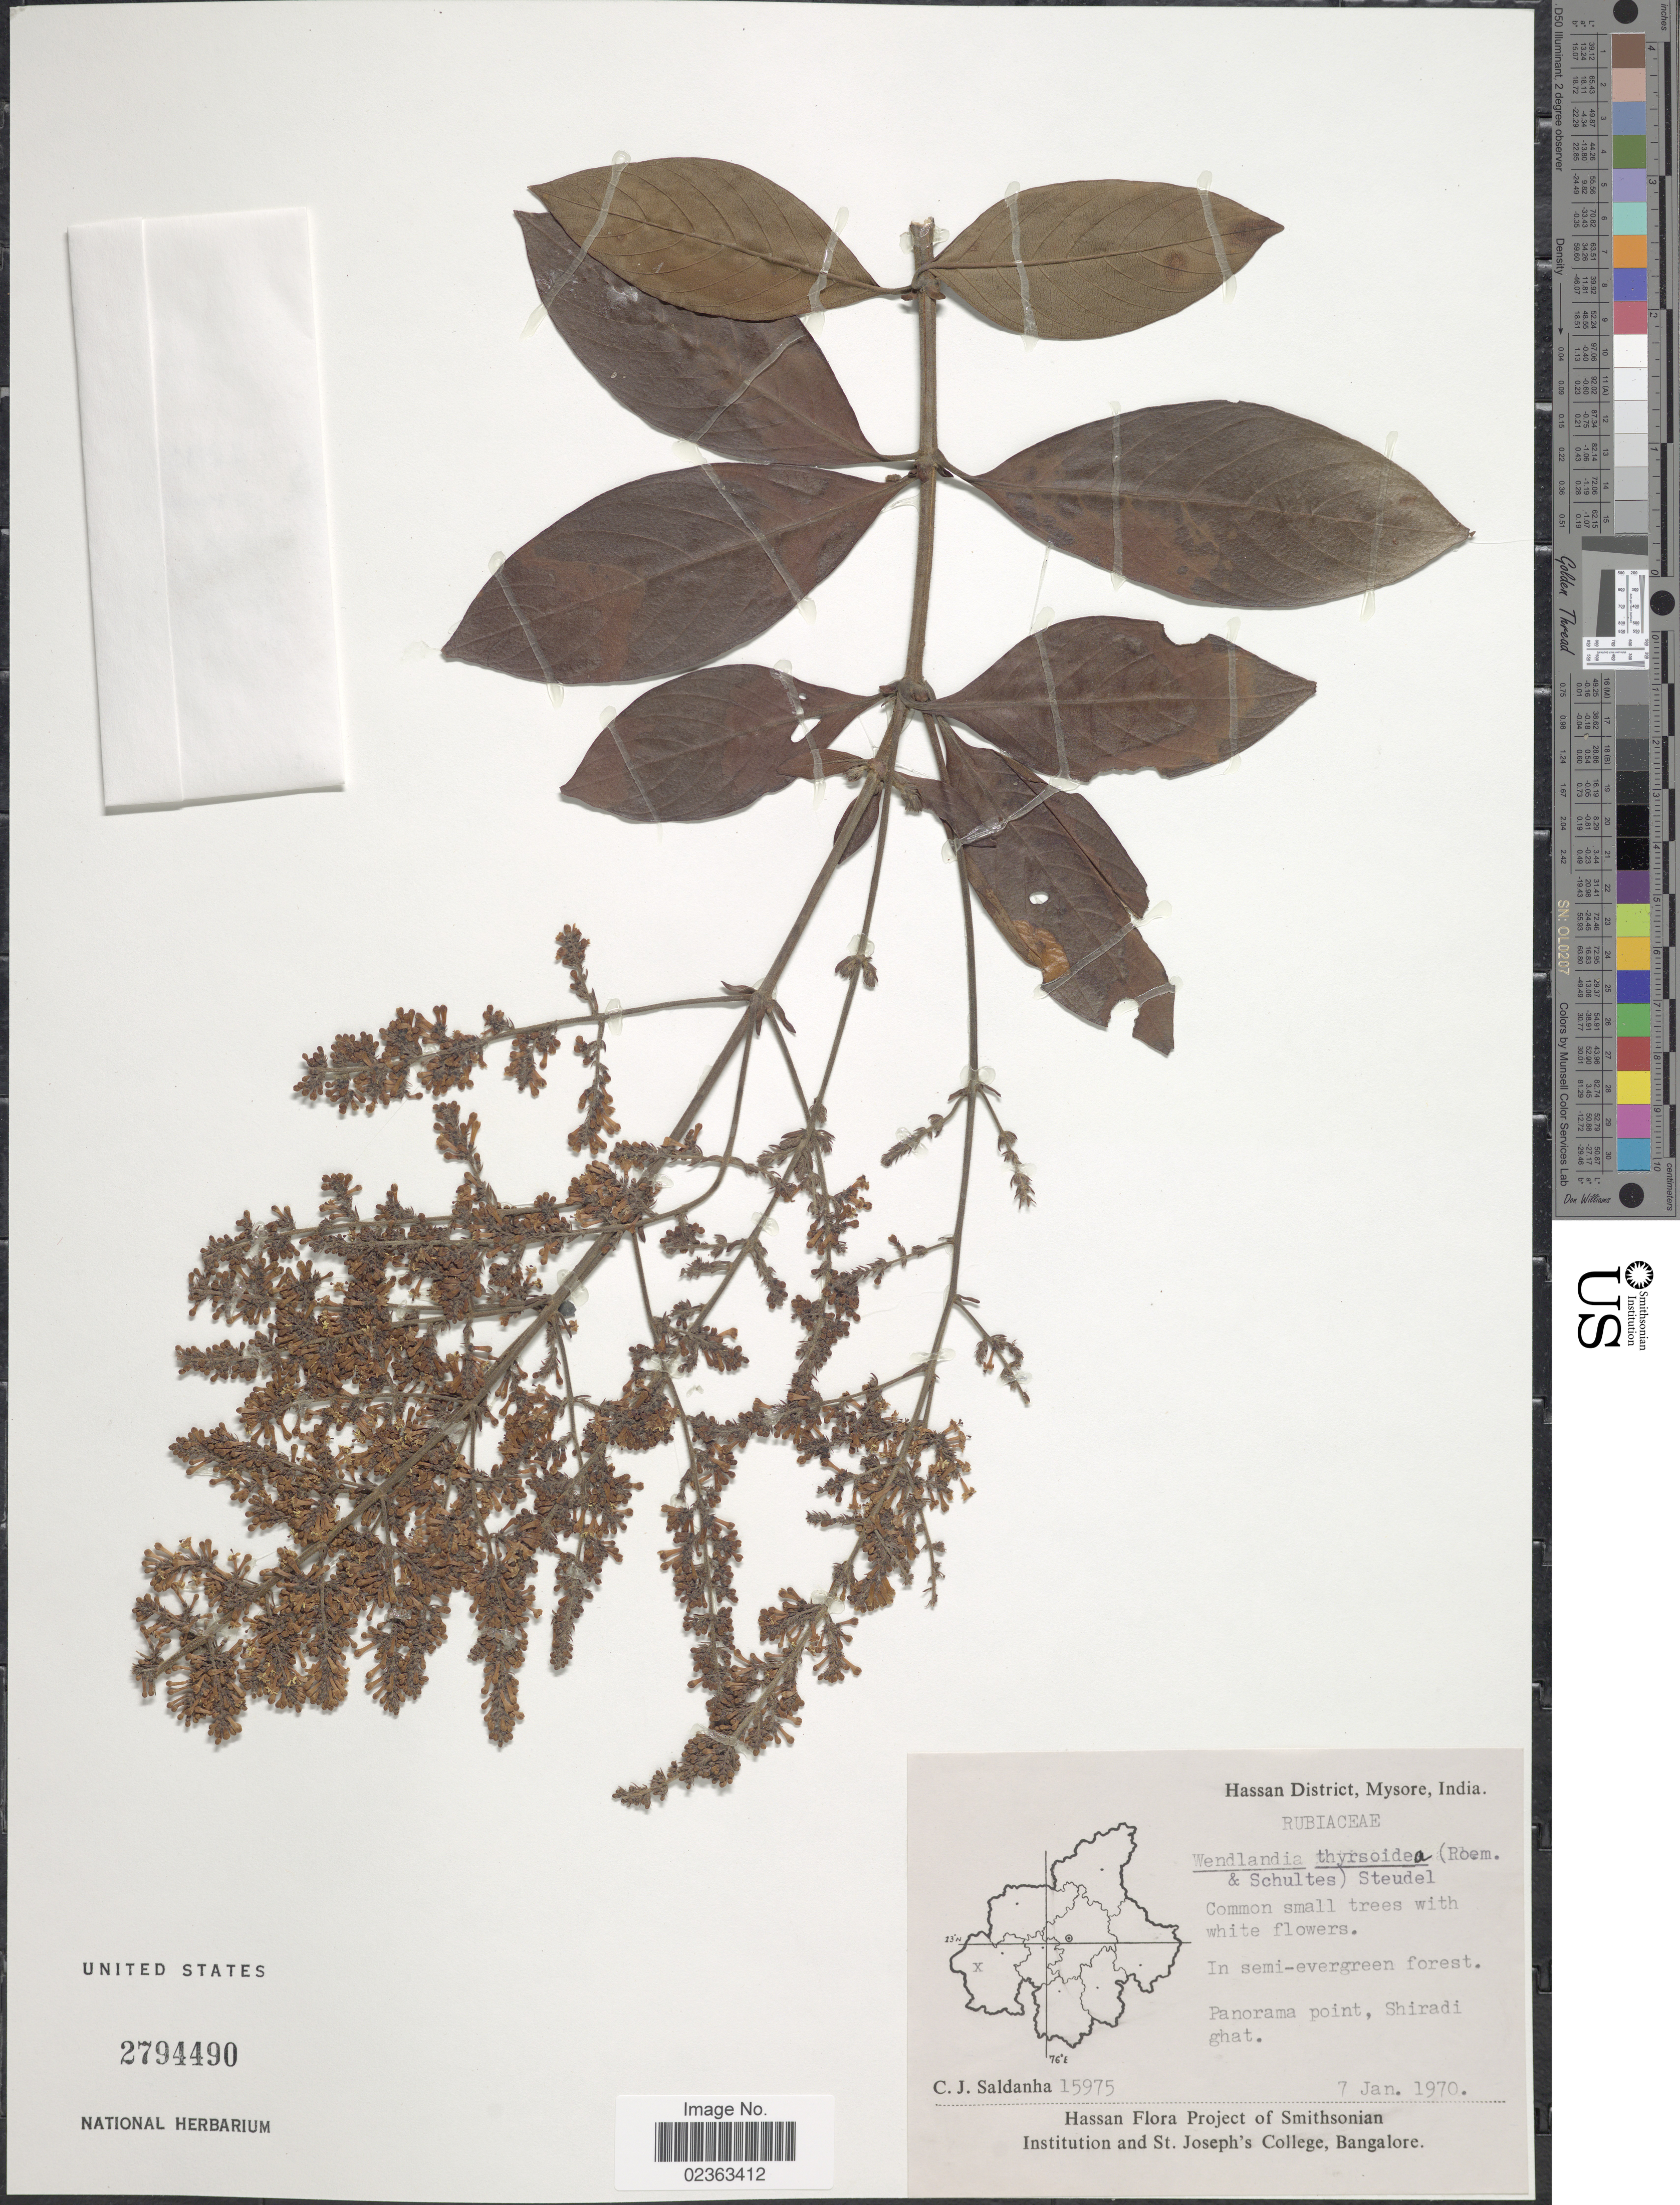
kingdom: Plantae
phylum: Tracheophyta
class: Magnoliopsida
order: Gentianales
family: Rubiaceae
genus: Wendlandia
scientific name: Wendlandia thyrsoidea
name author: (Roth) Steud.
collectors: C. J. Saldanha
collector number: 15975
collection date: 1970-01-07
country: India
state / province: Karnataka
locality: Hassan District, Mysore, in semi-evergreen forest, Panorama point, Shiradi ghat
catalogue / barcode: US 2794490